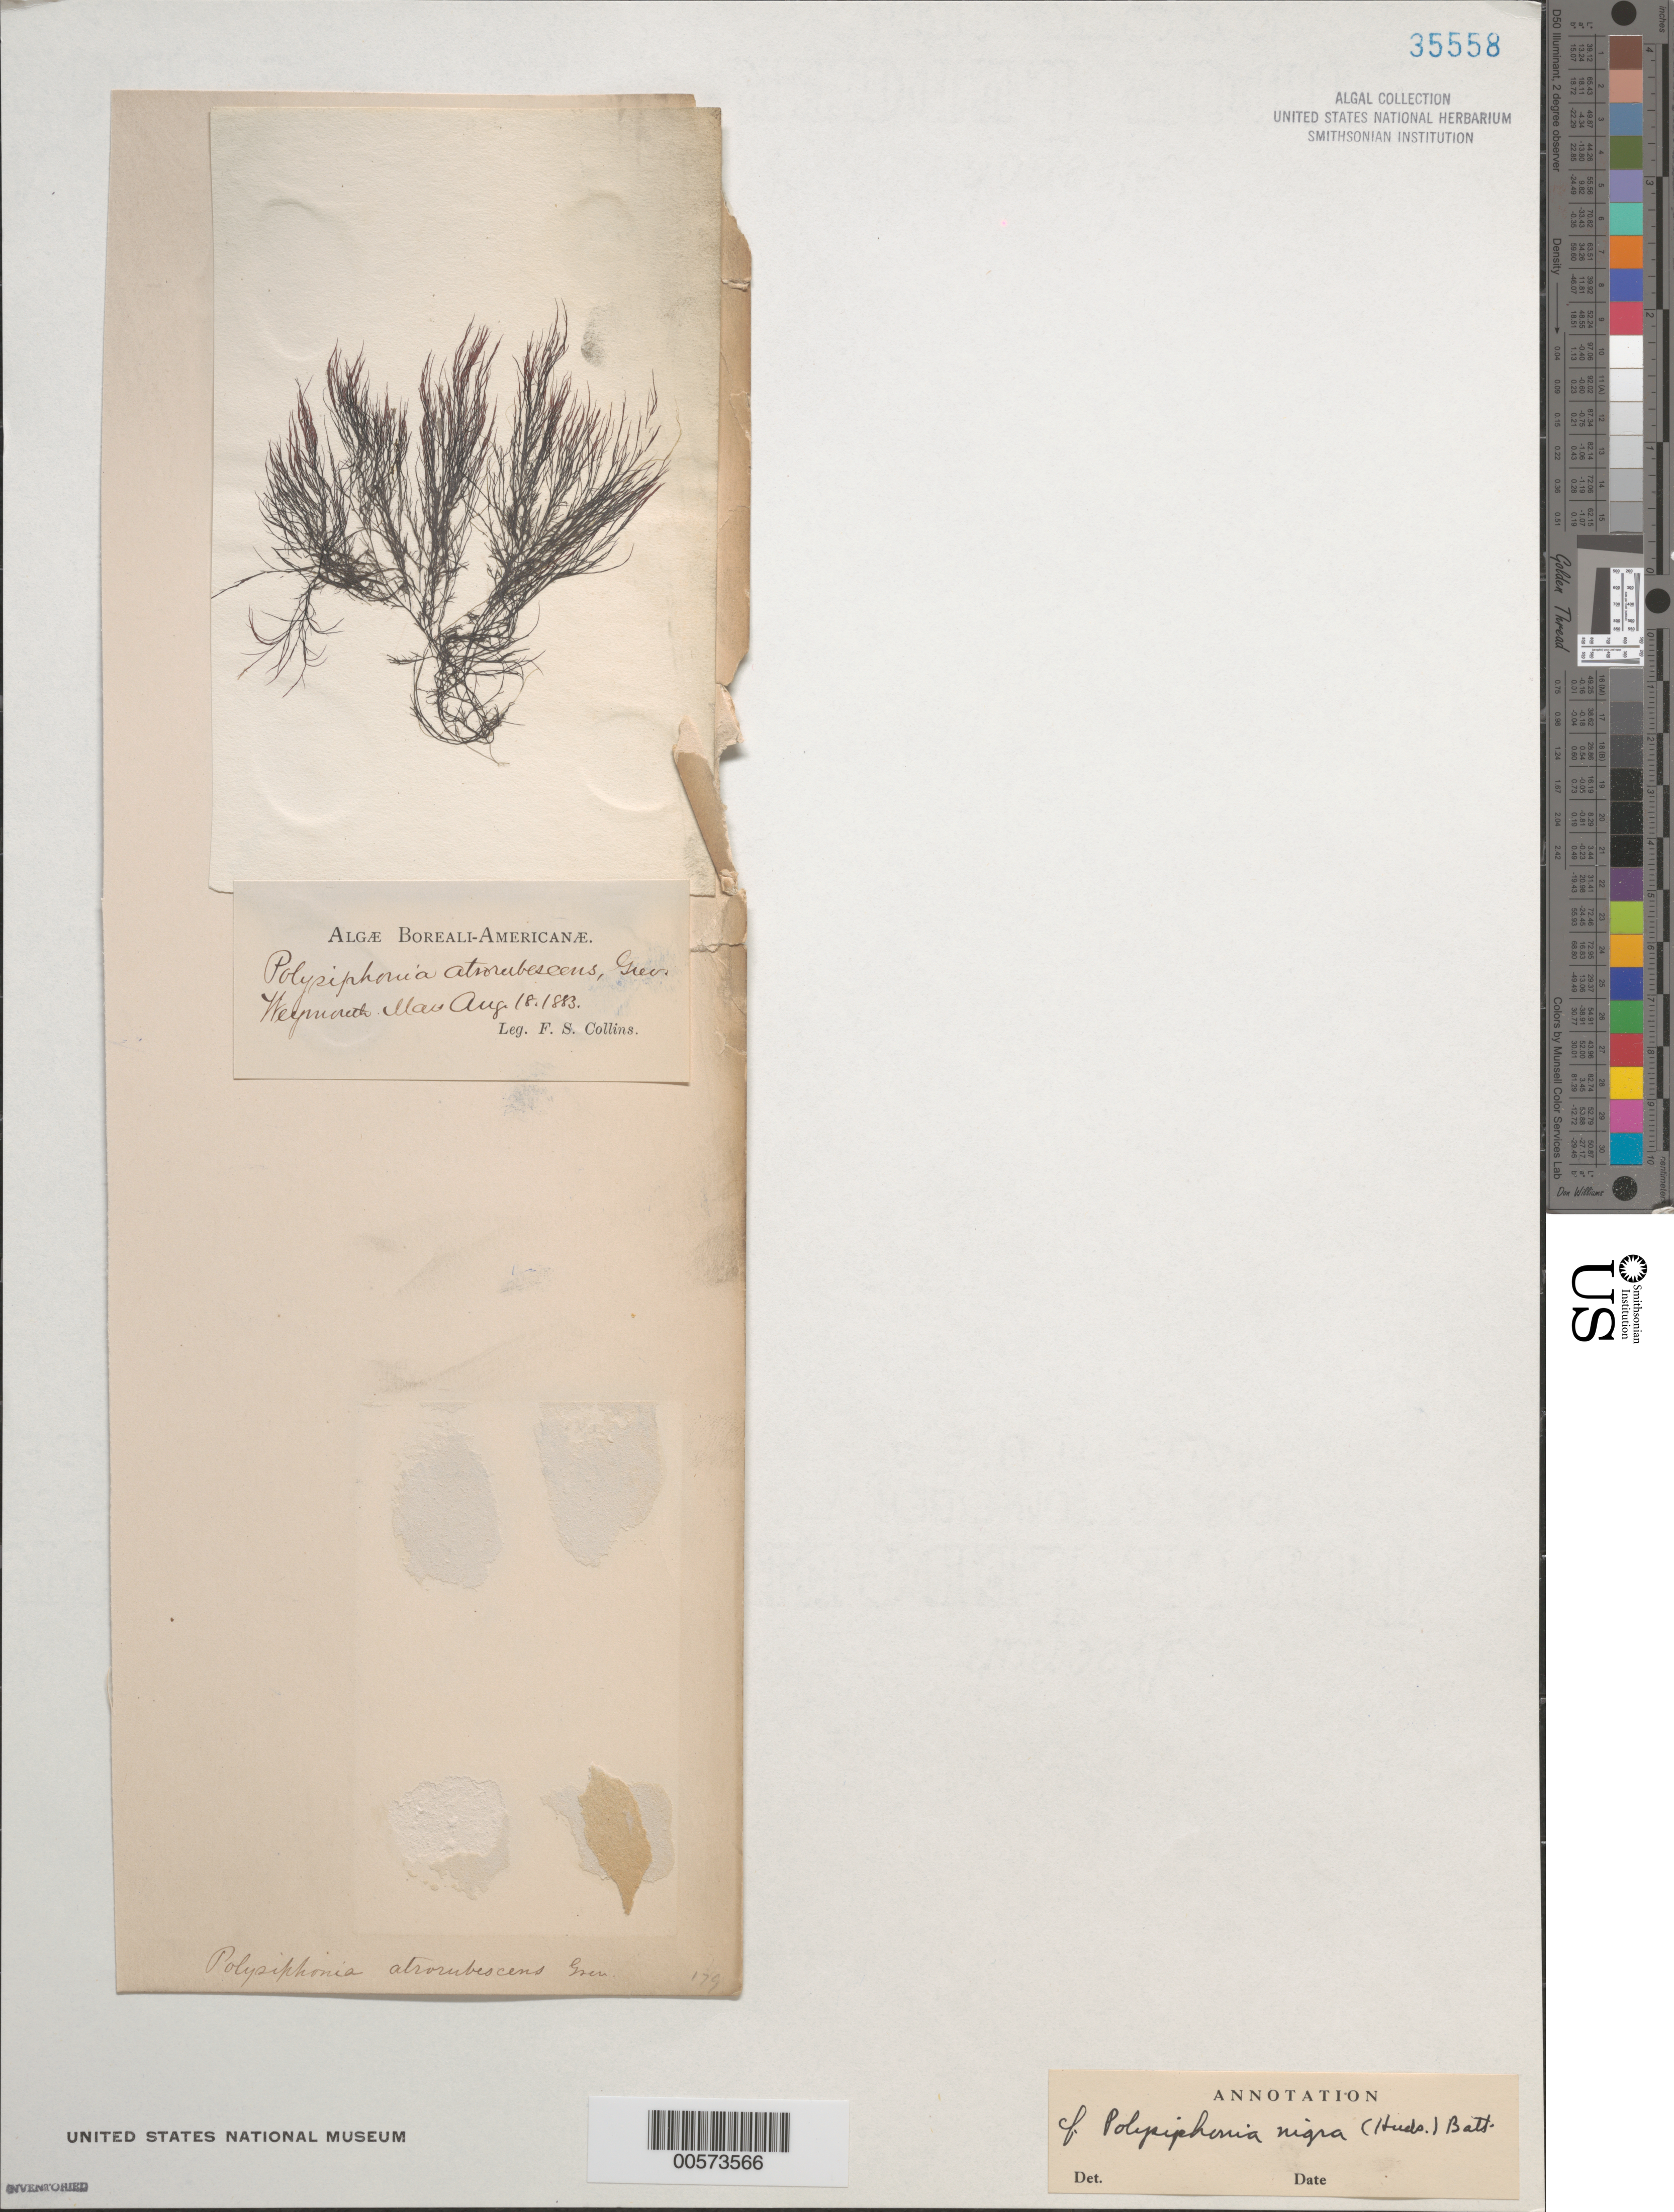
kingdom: Plantae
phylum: Rhodophyta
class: Florideophyceae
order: Ceramiales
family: Rhodomelaceae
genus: Vertebrata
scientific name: Vertebrata nigra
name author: (Hudson) Diaz-Tapia & Maggs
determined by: Algae name updating Project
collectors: F. Collins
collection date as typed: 18 Aug 1883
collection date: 1883-08-18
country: United States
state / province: Massachusetts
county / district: Norfolk County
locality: Weymouth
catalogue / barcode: US 35558